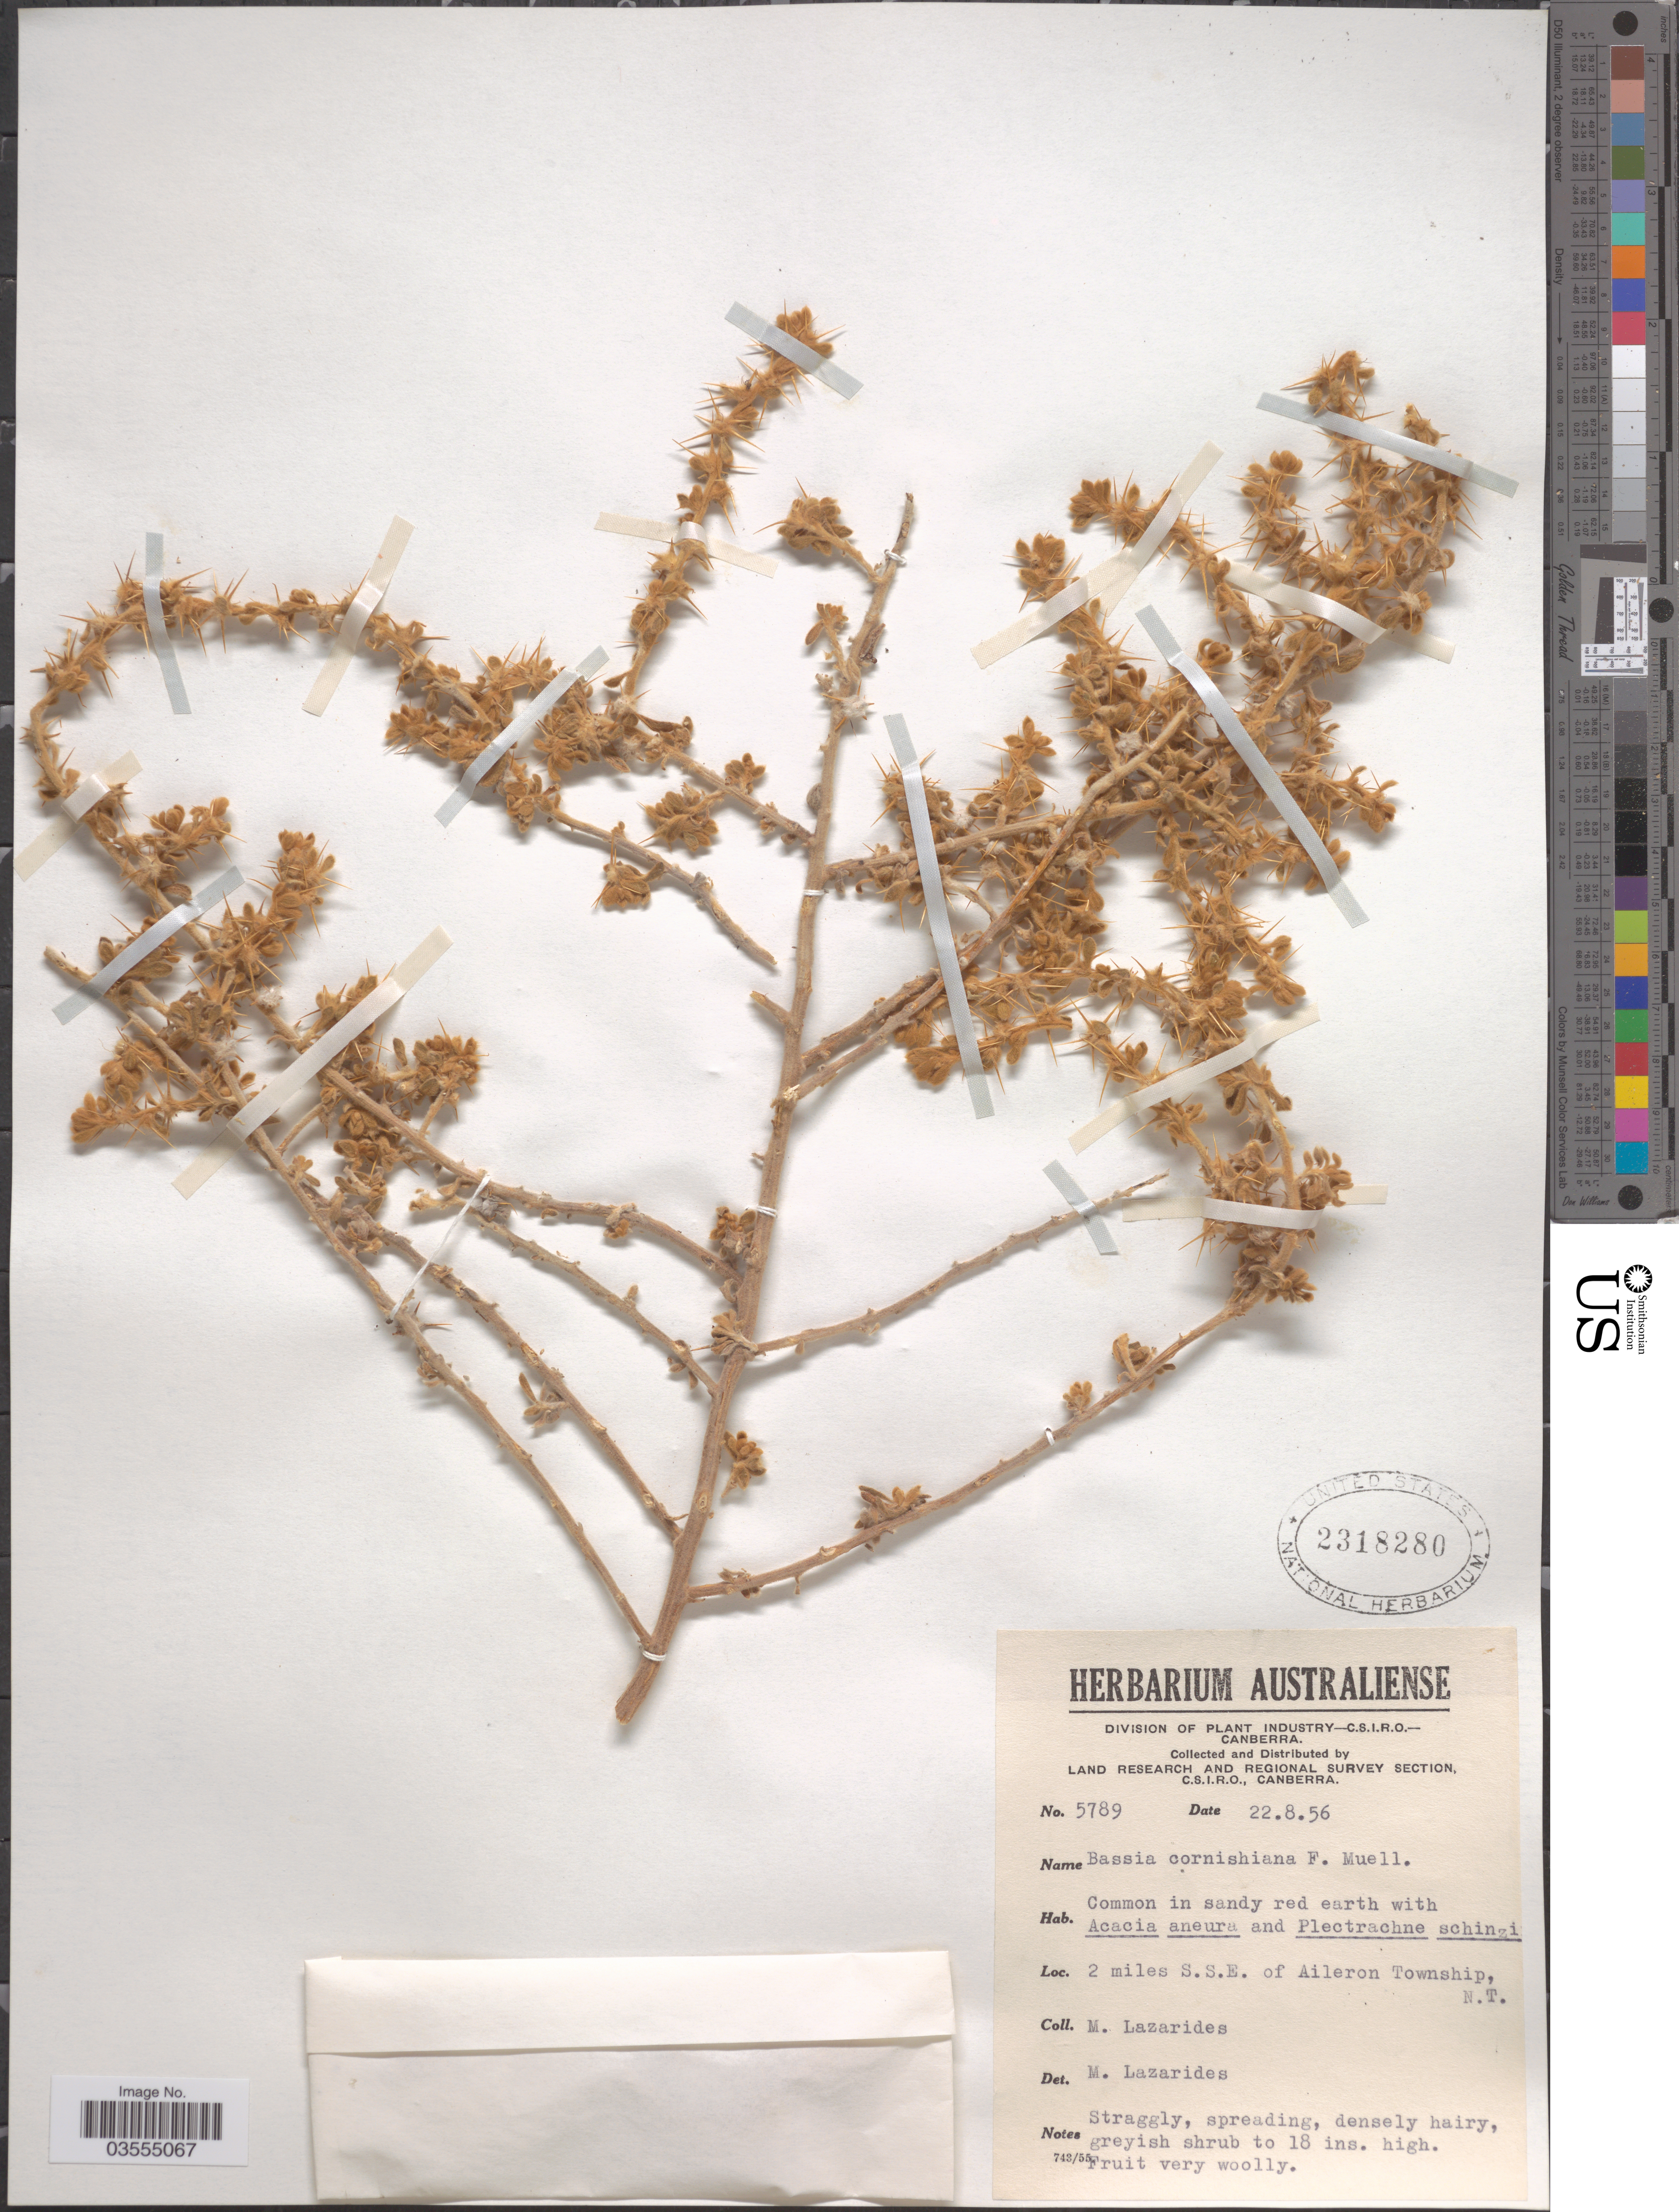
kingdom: Plantae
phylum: Tracheophyta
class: Magnoliopsida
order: Caryophyllales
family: Amaranthaceae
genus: Sclerolaena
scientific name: Sclerolaena cornishiana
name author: (F. Muell.) A.J. Scott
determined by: Chinnock, R. J.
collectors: M. Lazarides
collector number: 5789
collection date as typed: Transcribed d/m/y: 22/8/56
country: Australia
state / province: Northern Territory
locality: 2 miles S.S.E. of Aileron Township.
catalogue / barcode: US 2318280